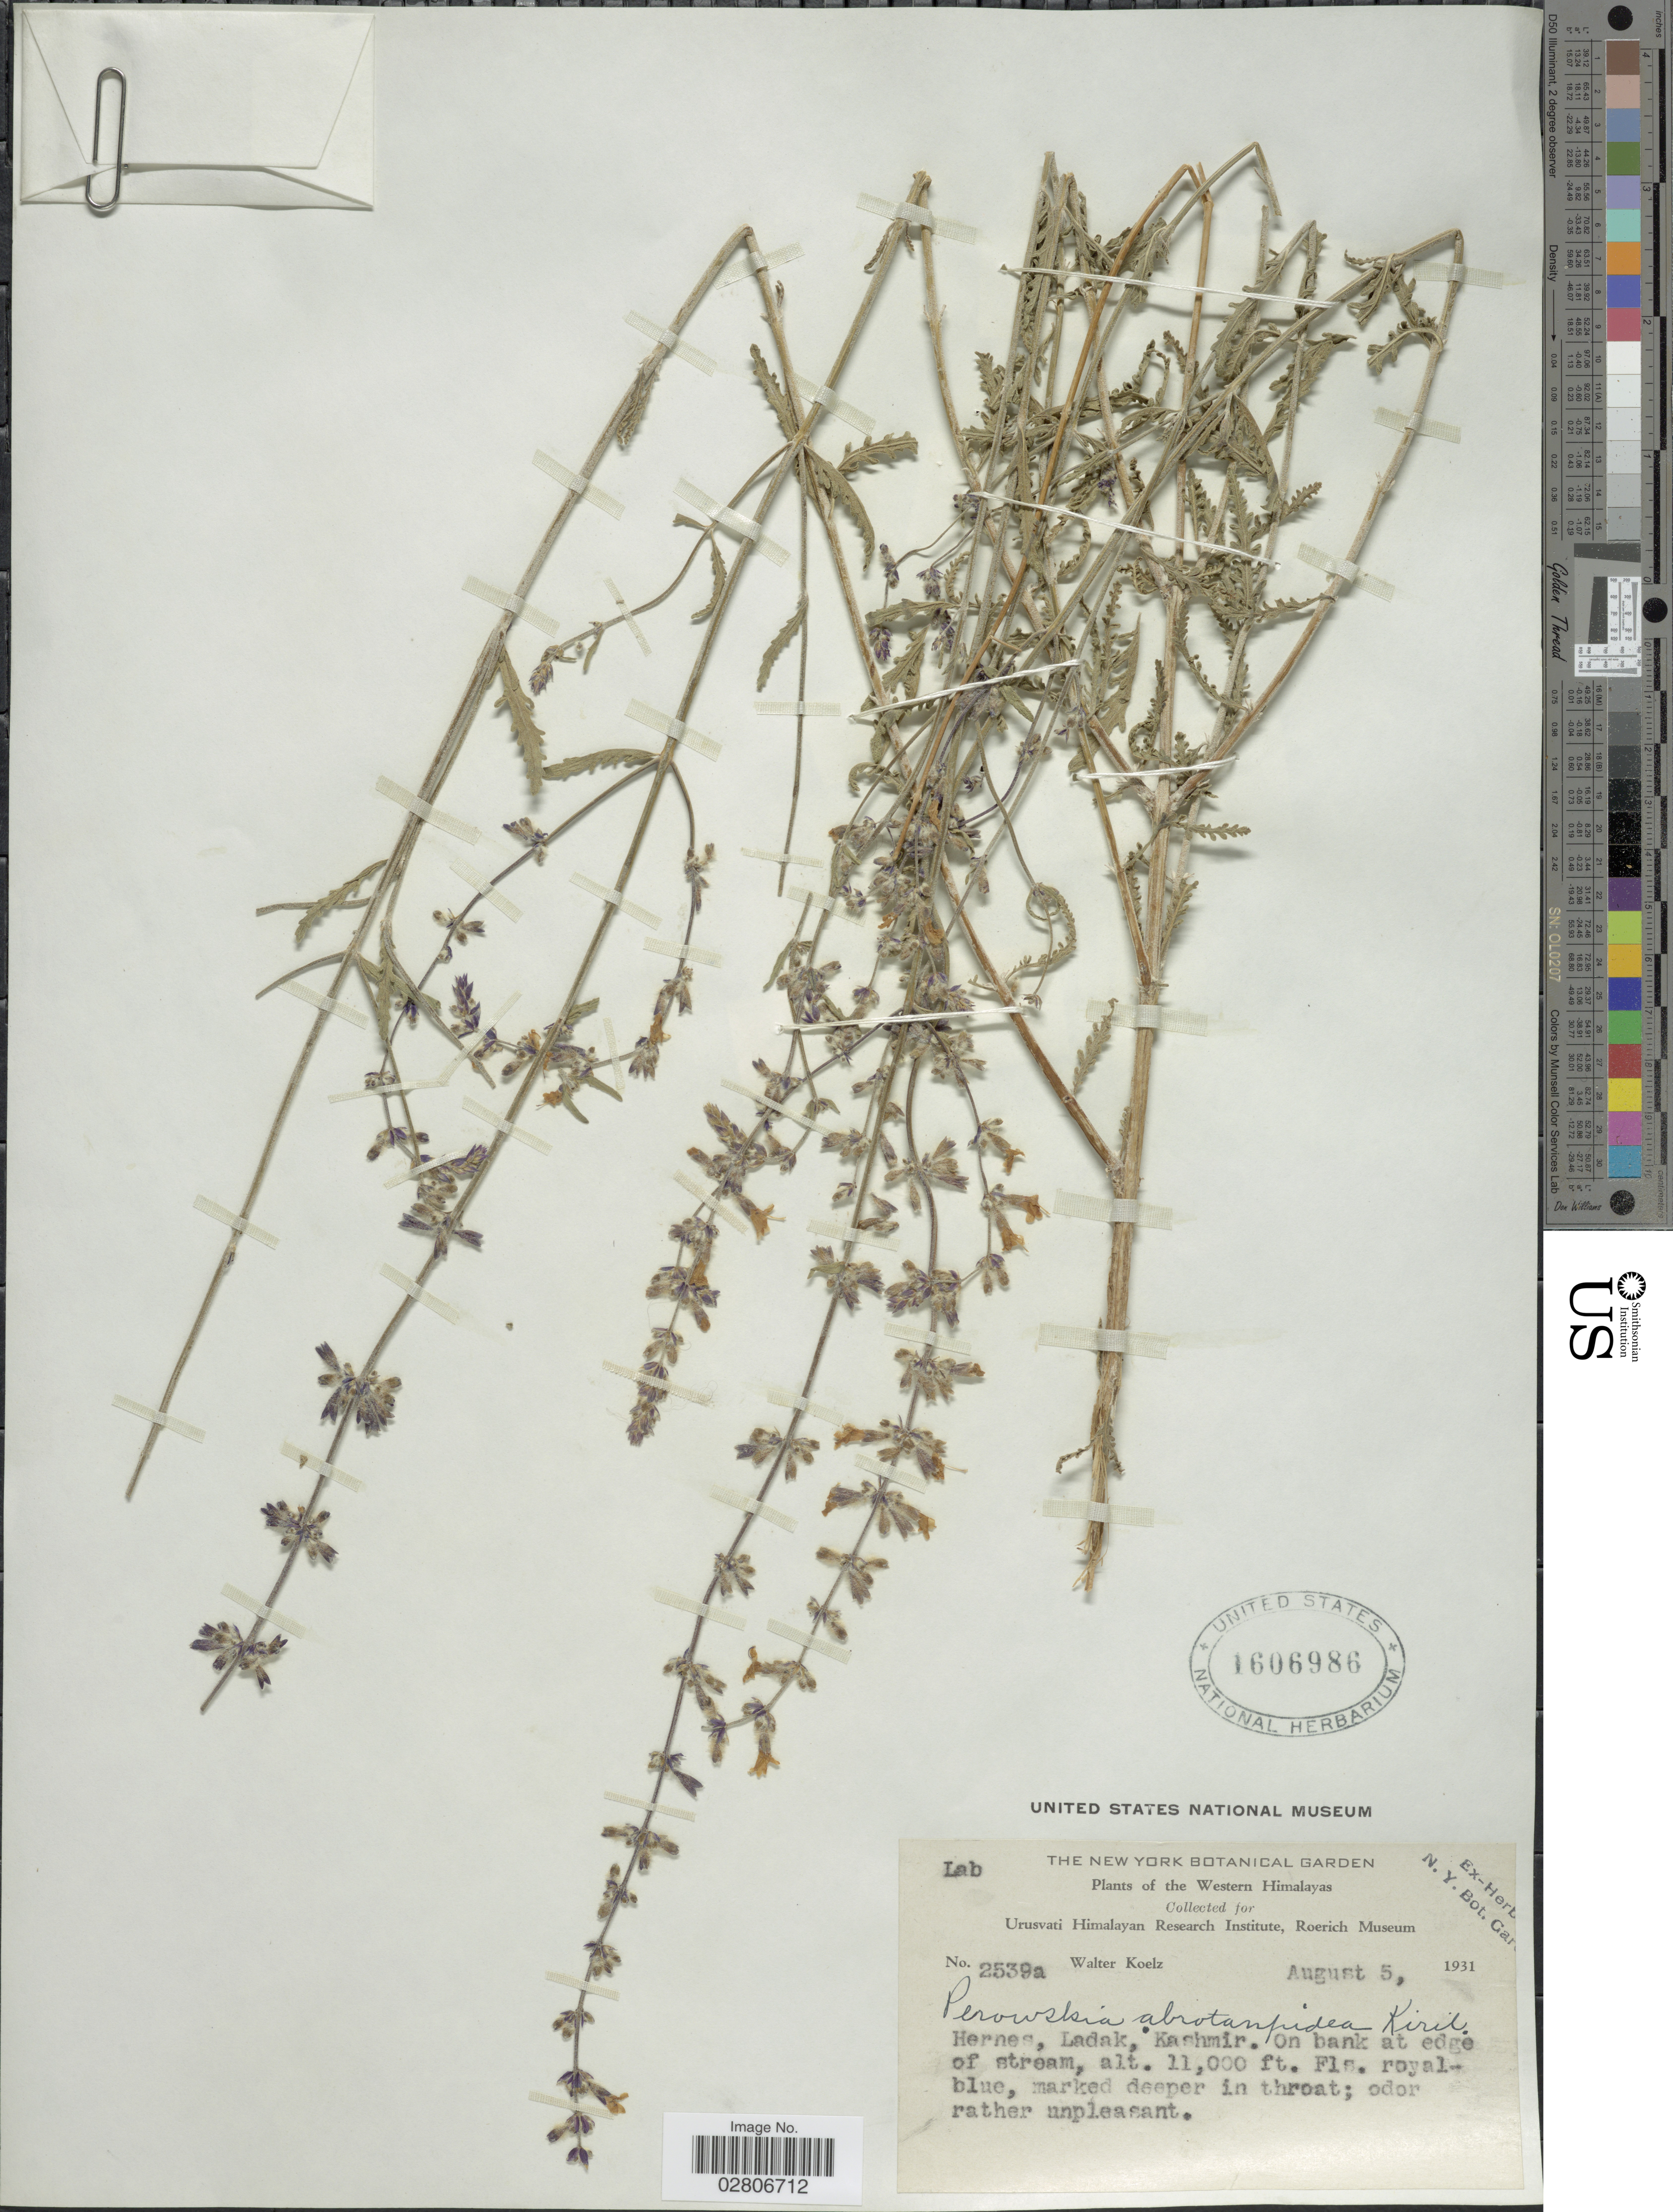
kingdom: Plantae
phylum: Tracheophyta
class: Magnoliopsida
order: Lamiales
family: Lamiaceae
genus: Perovskia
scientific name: Perovskia abrotanoides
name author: Kar.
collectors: W. N. Koelz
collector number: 2539a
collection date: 1931-08-05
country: India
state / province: Ladakh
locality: Western Himalayas. Hernes, Ladak, Kashmir.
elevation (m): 3353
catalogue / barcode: US 1606986